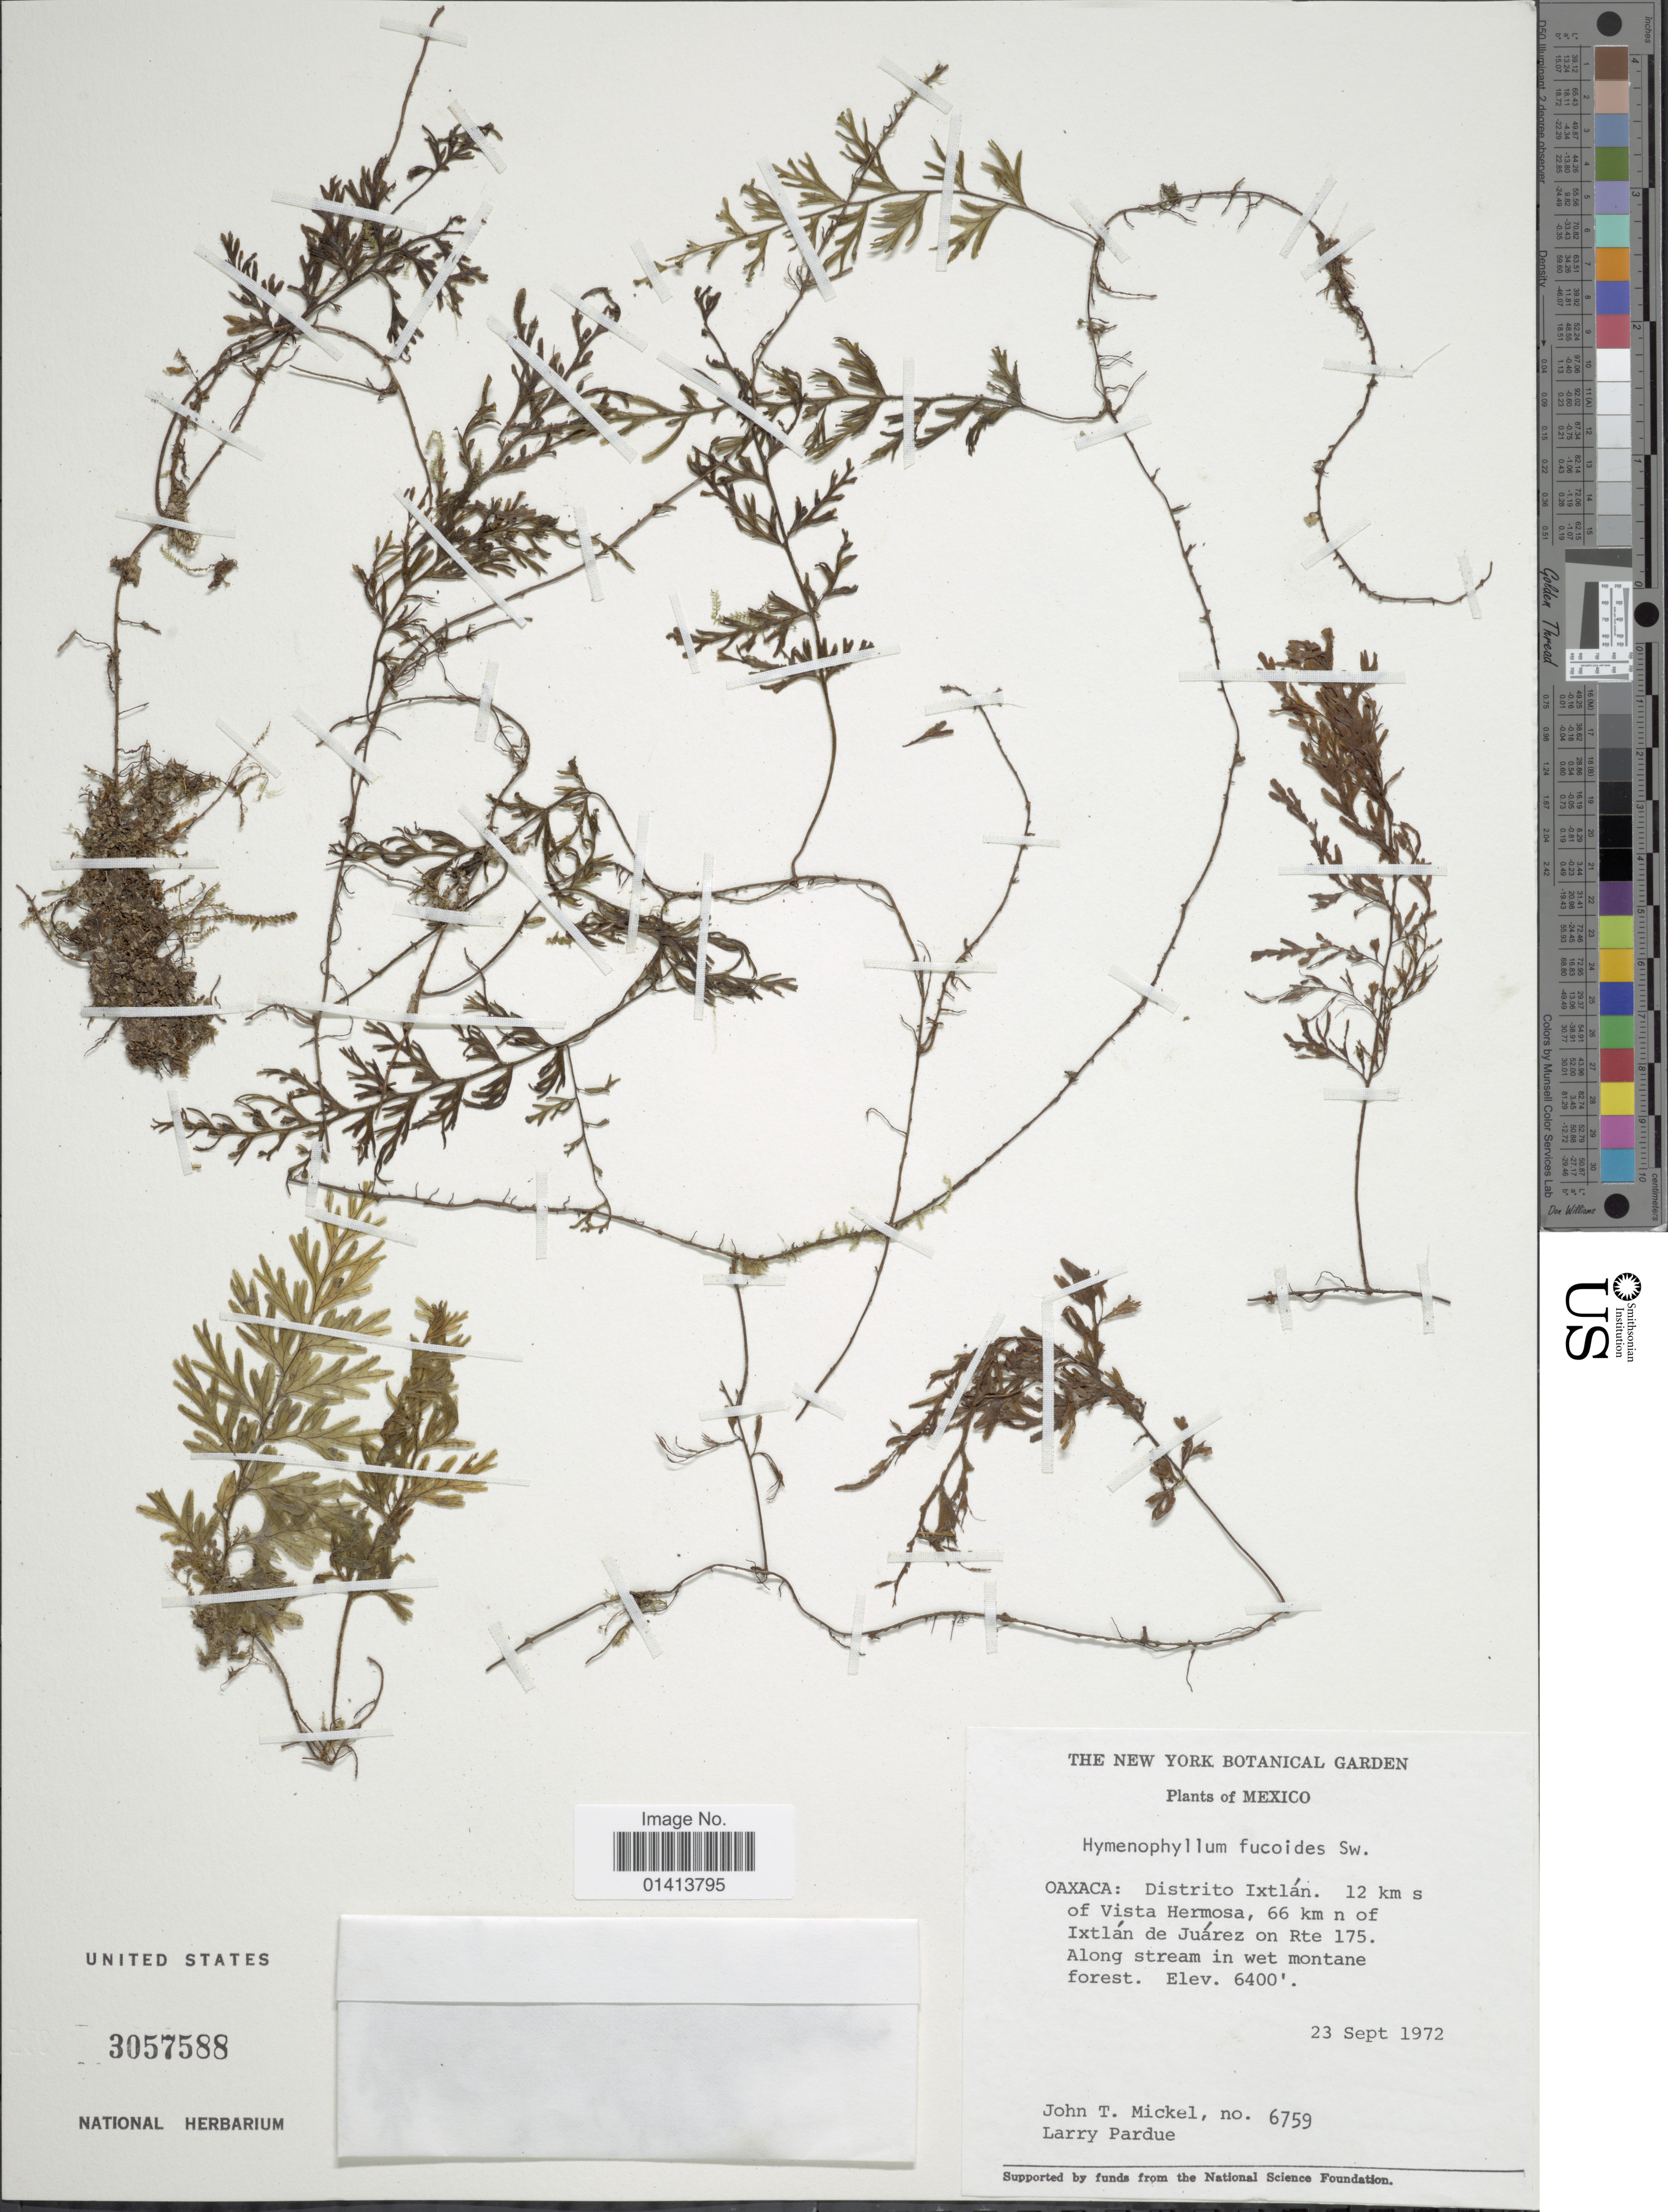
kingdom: Plantae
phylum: Tracheophyta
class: Polypodiopsida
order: Hymenophyllales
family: Hymenophyllaceae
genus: Hymenophyllum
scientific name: Hymenophyllum fucoides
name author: (Sw.) Sw.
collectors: J. T. Mickel & L. Pardue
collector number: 6759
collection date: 1972-09-23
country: Mexico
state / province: Oaxaca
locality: Distrito Ixtlán. 12 km s of Vista Hermosa, 66 km n of Ixtlán de Juárez on Rte 175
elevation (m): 1951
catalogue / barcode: US 3057588